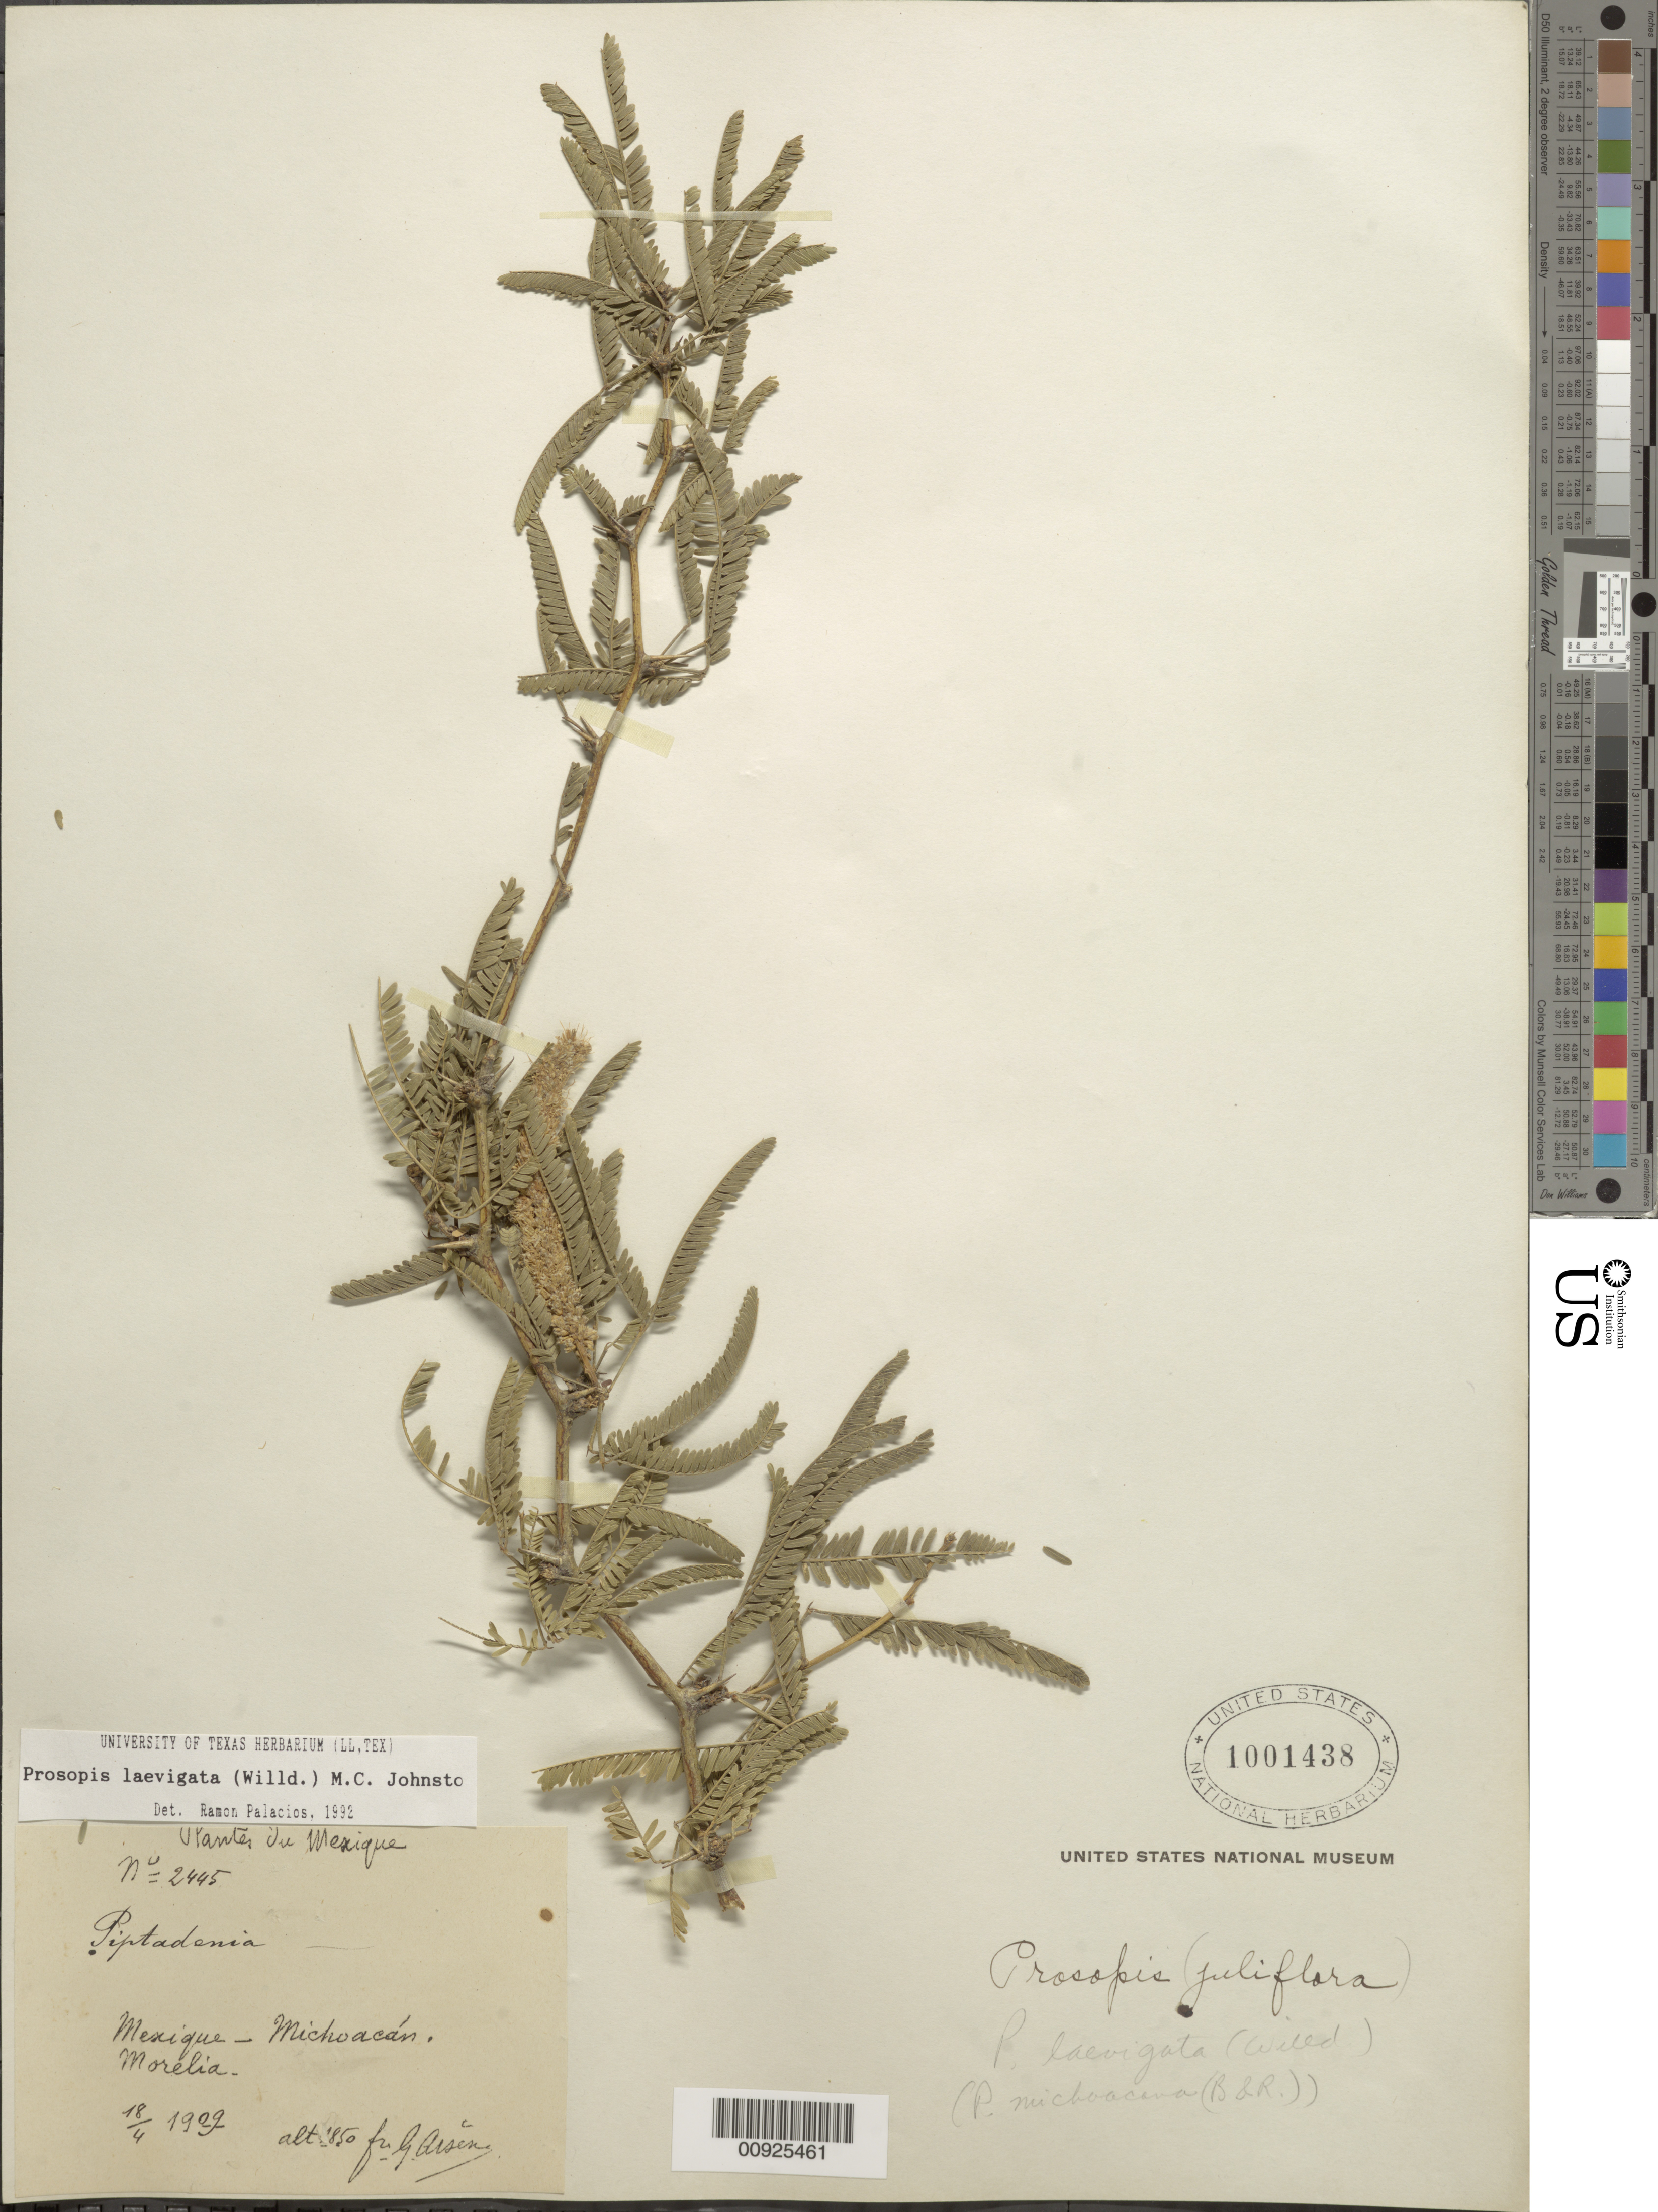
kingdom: Plantae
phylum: Tracheophyta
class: Magnoliopsida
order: Fabales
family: Fabaceae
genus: Neltuma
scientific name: Neltuma laevigata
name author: (Humb. & Bonpl. ex Willd.) Britton & Rose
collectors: Bro. G. Arsène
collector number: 2445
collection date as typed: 18 Apr 1909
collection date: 1909-04-18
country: Mexico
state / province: Michoacán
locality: Michoacán: Morelia.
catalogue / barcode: US 1001438